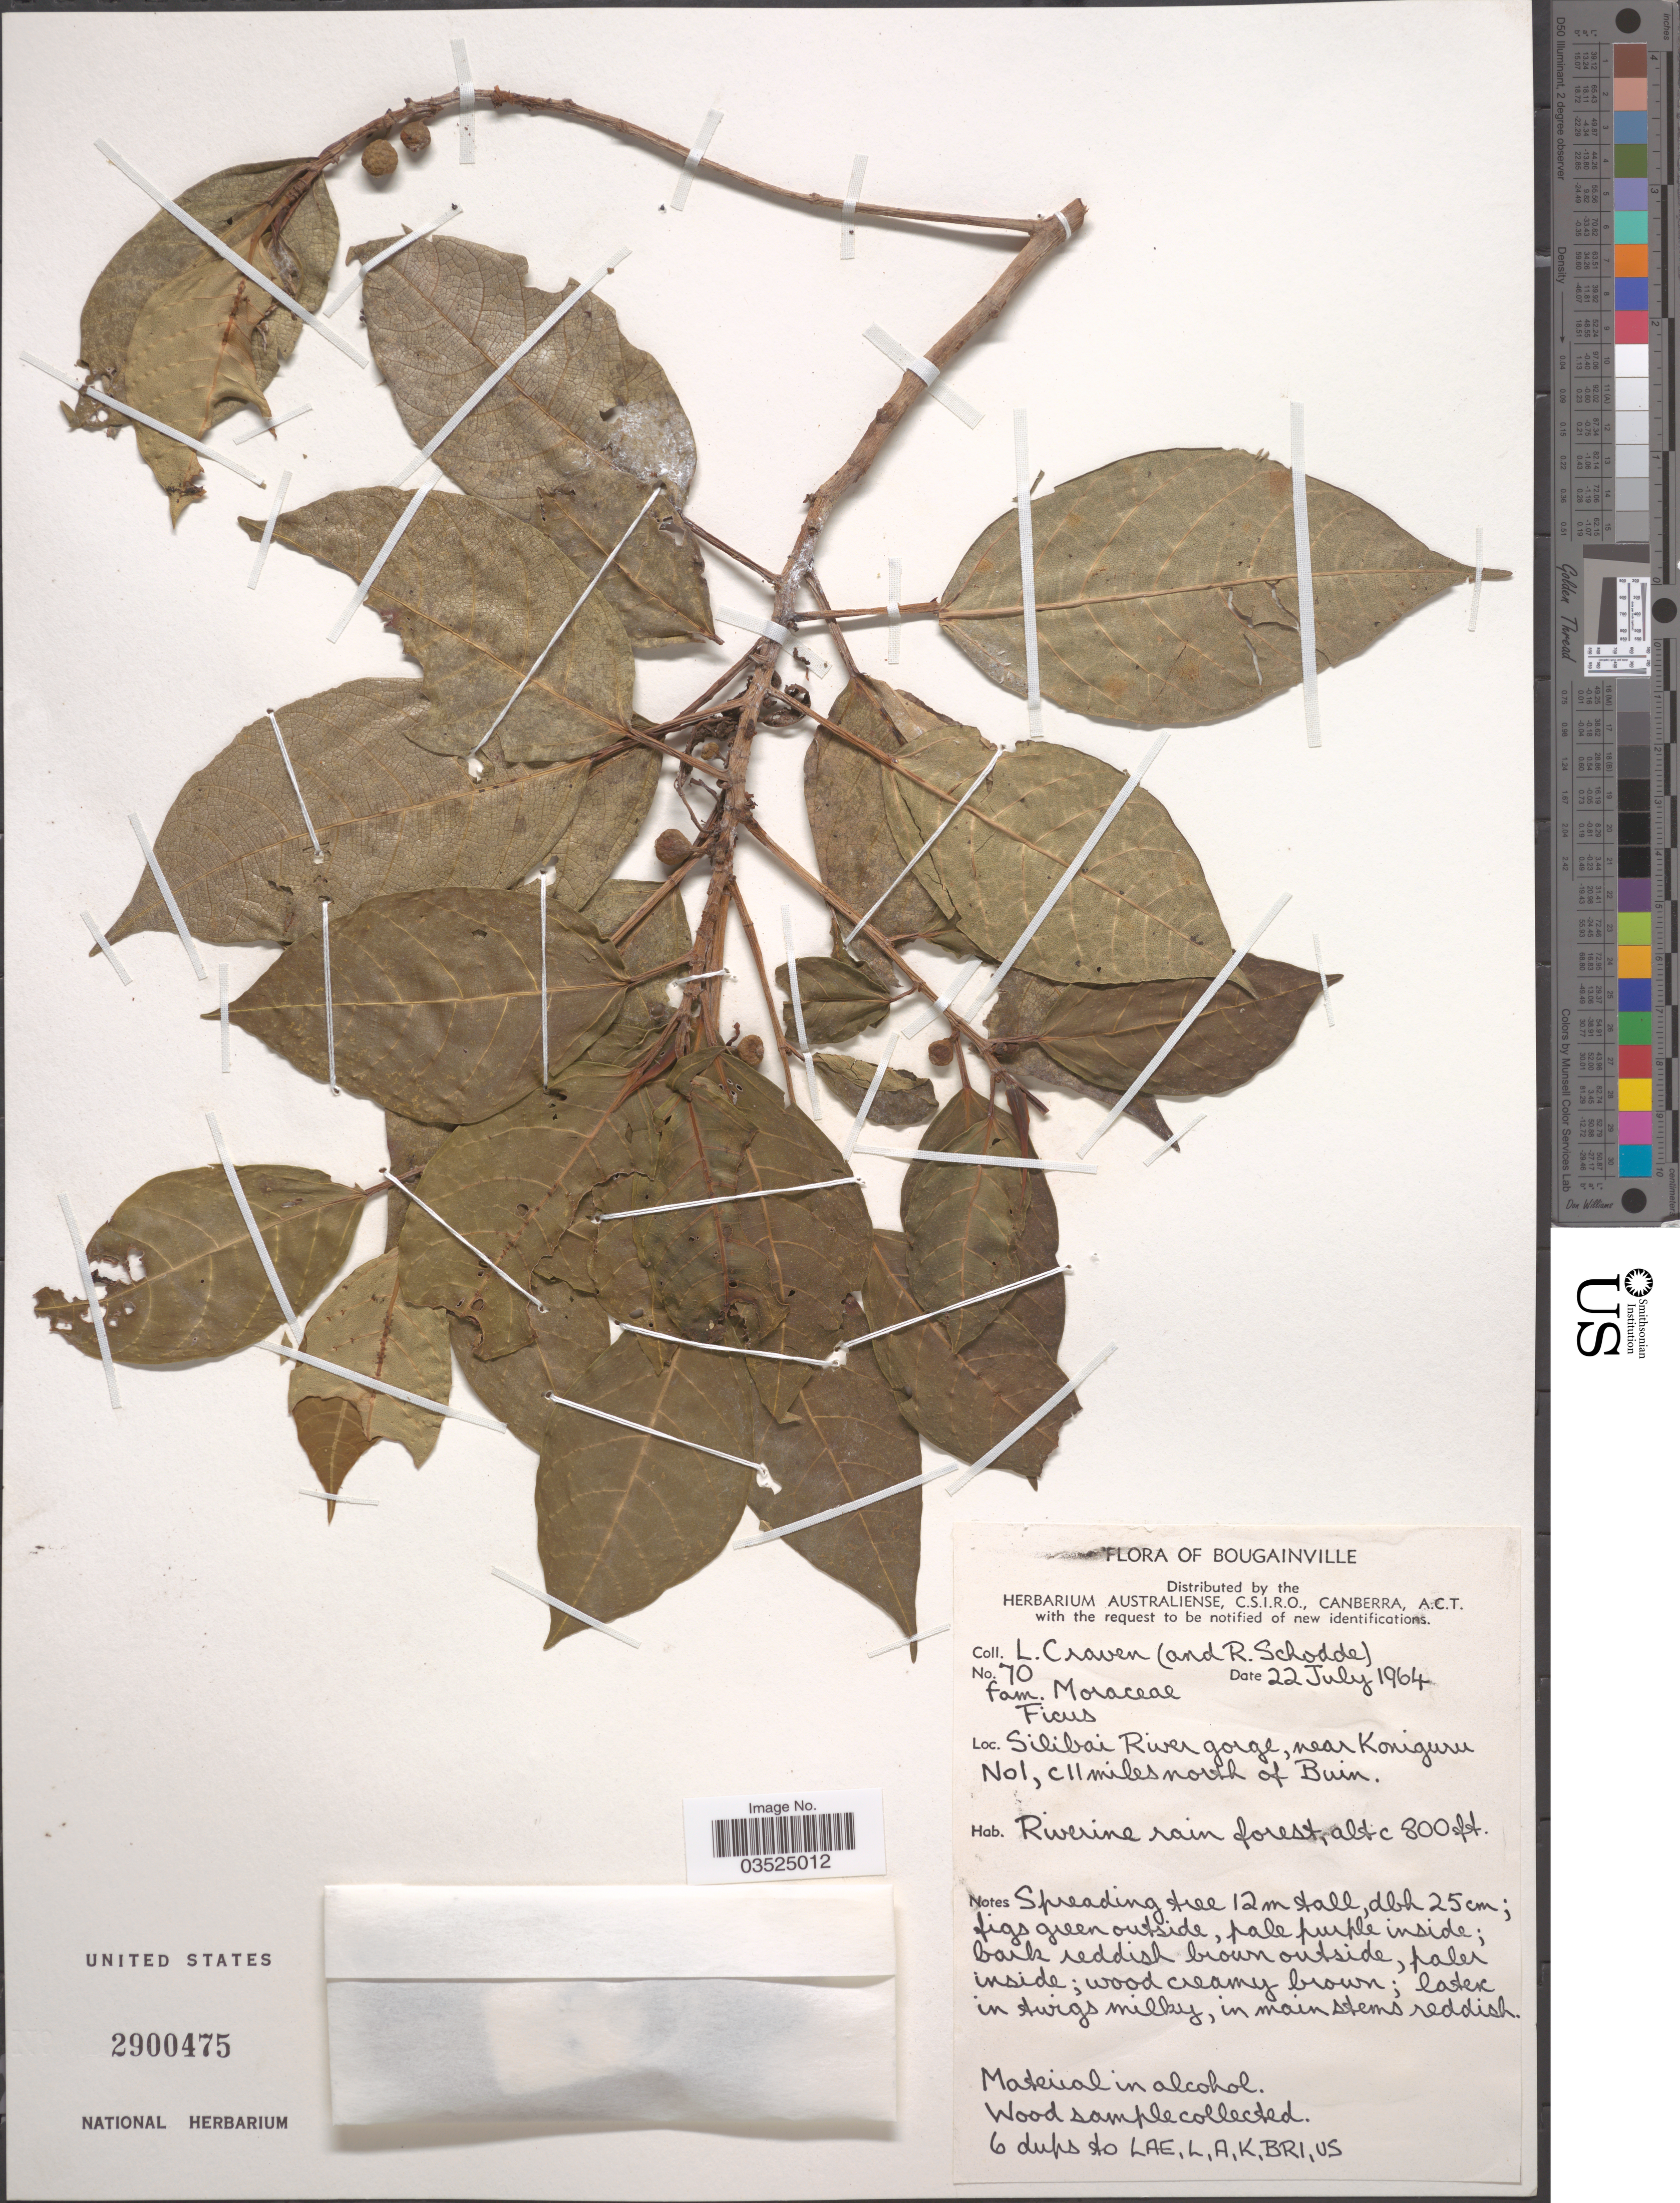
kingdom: Plantae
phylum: Tracheophyta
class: Magnoliopsida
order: Rosales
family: Moraceae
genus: Ficus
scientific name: Ficus sp.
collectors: L. A. Craven & R. Schodde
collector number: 70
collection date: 1964-07-22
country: Papua New Guinea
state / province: Bougainville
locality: Silibai River gorge, near Koniguru Nol, c 11 miles north of Buin. Riverine rain forest.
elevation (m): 244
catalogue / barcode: US 2900475